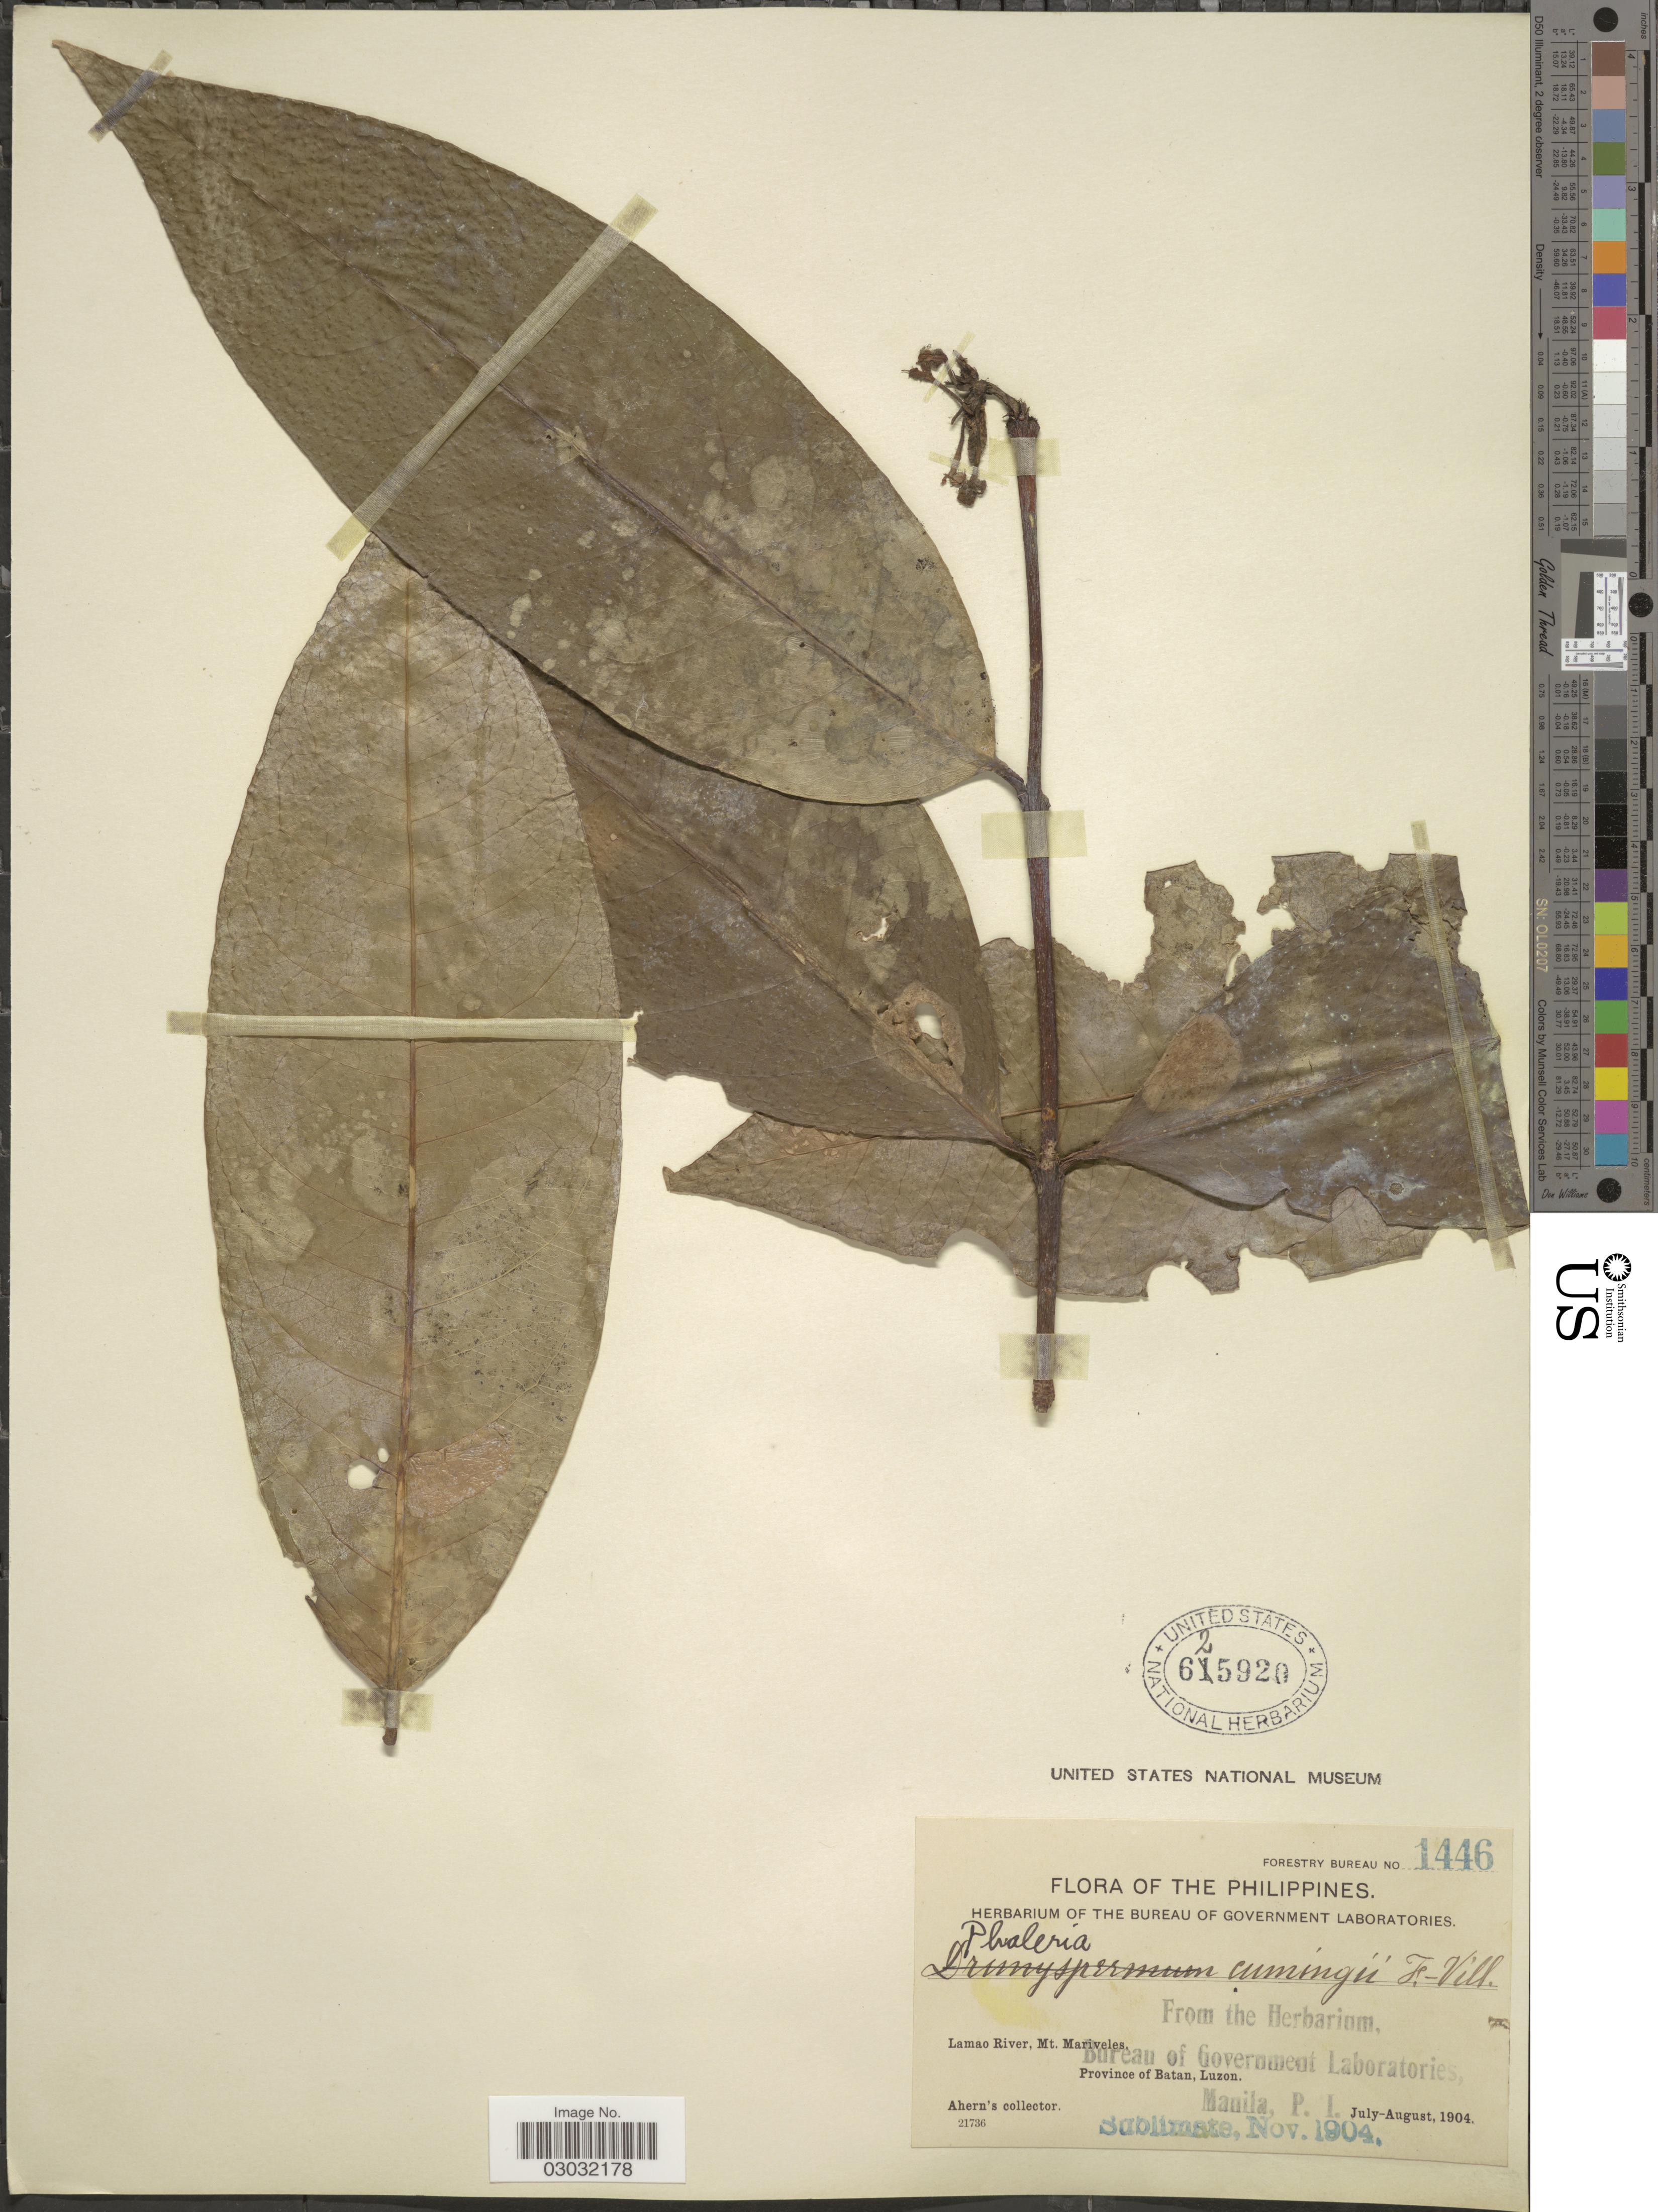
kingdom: Plantae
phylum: Tracheophyta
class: Magnoliopsida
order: Malvales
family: Thymelaeaceae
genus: Phaleria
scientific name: Phaleria cumingii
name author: (Meisn.) Fern.-Vill.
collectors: Ahern's collector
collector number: Forestry Bureau 1446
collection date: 1904-07/1904-08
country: Philippines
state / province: Cagayan Valley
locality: Lamao River, Mt. Mariveles, Province of Batan, Luzon.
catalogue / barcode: US 625920